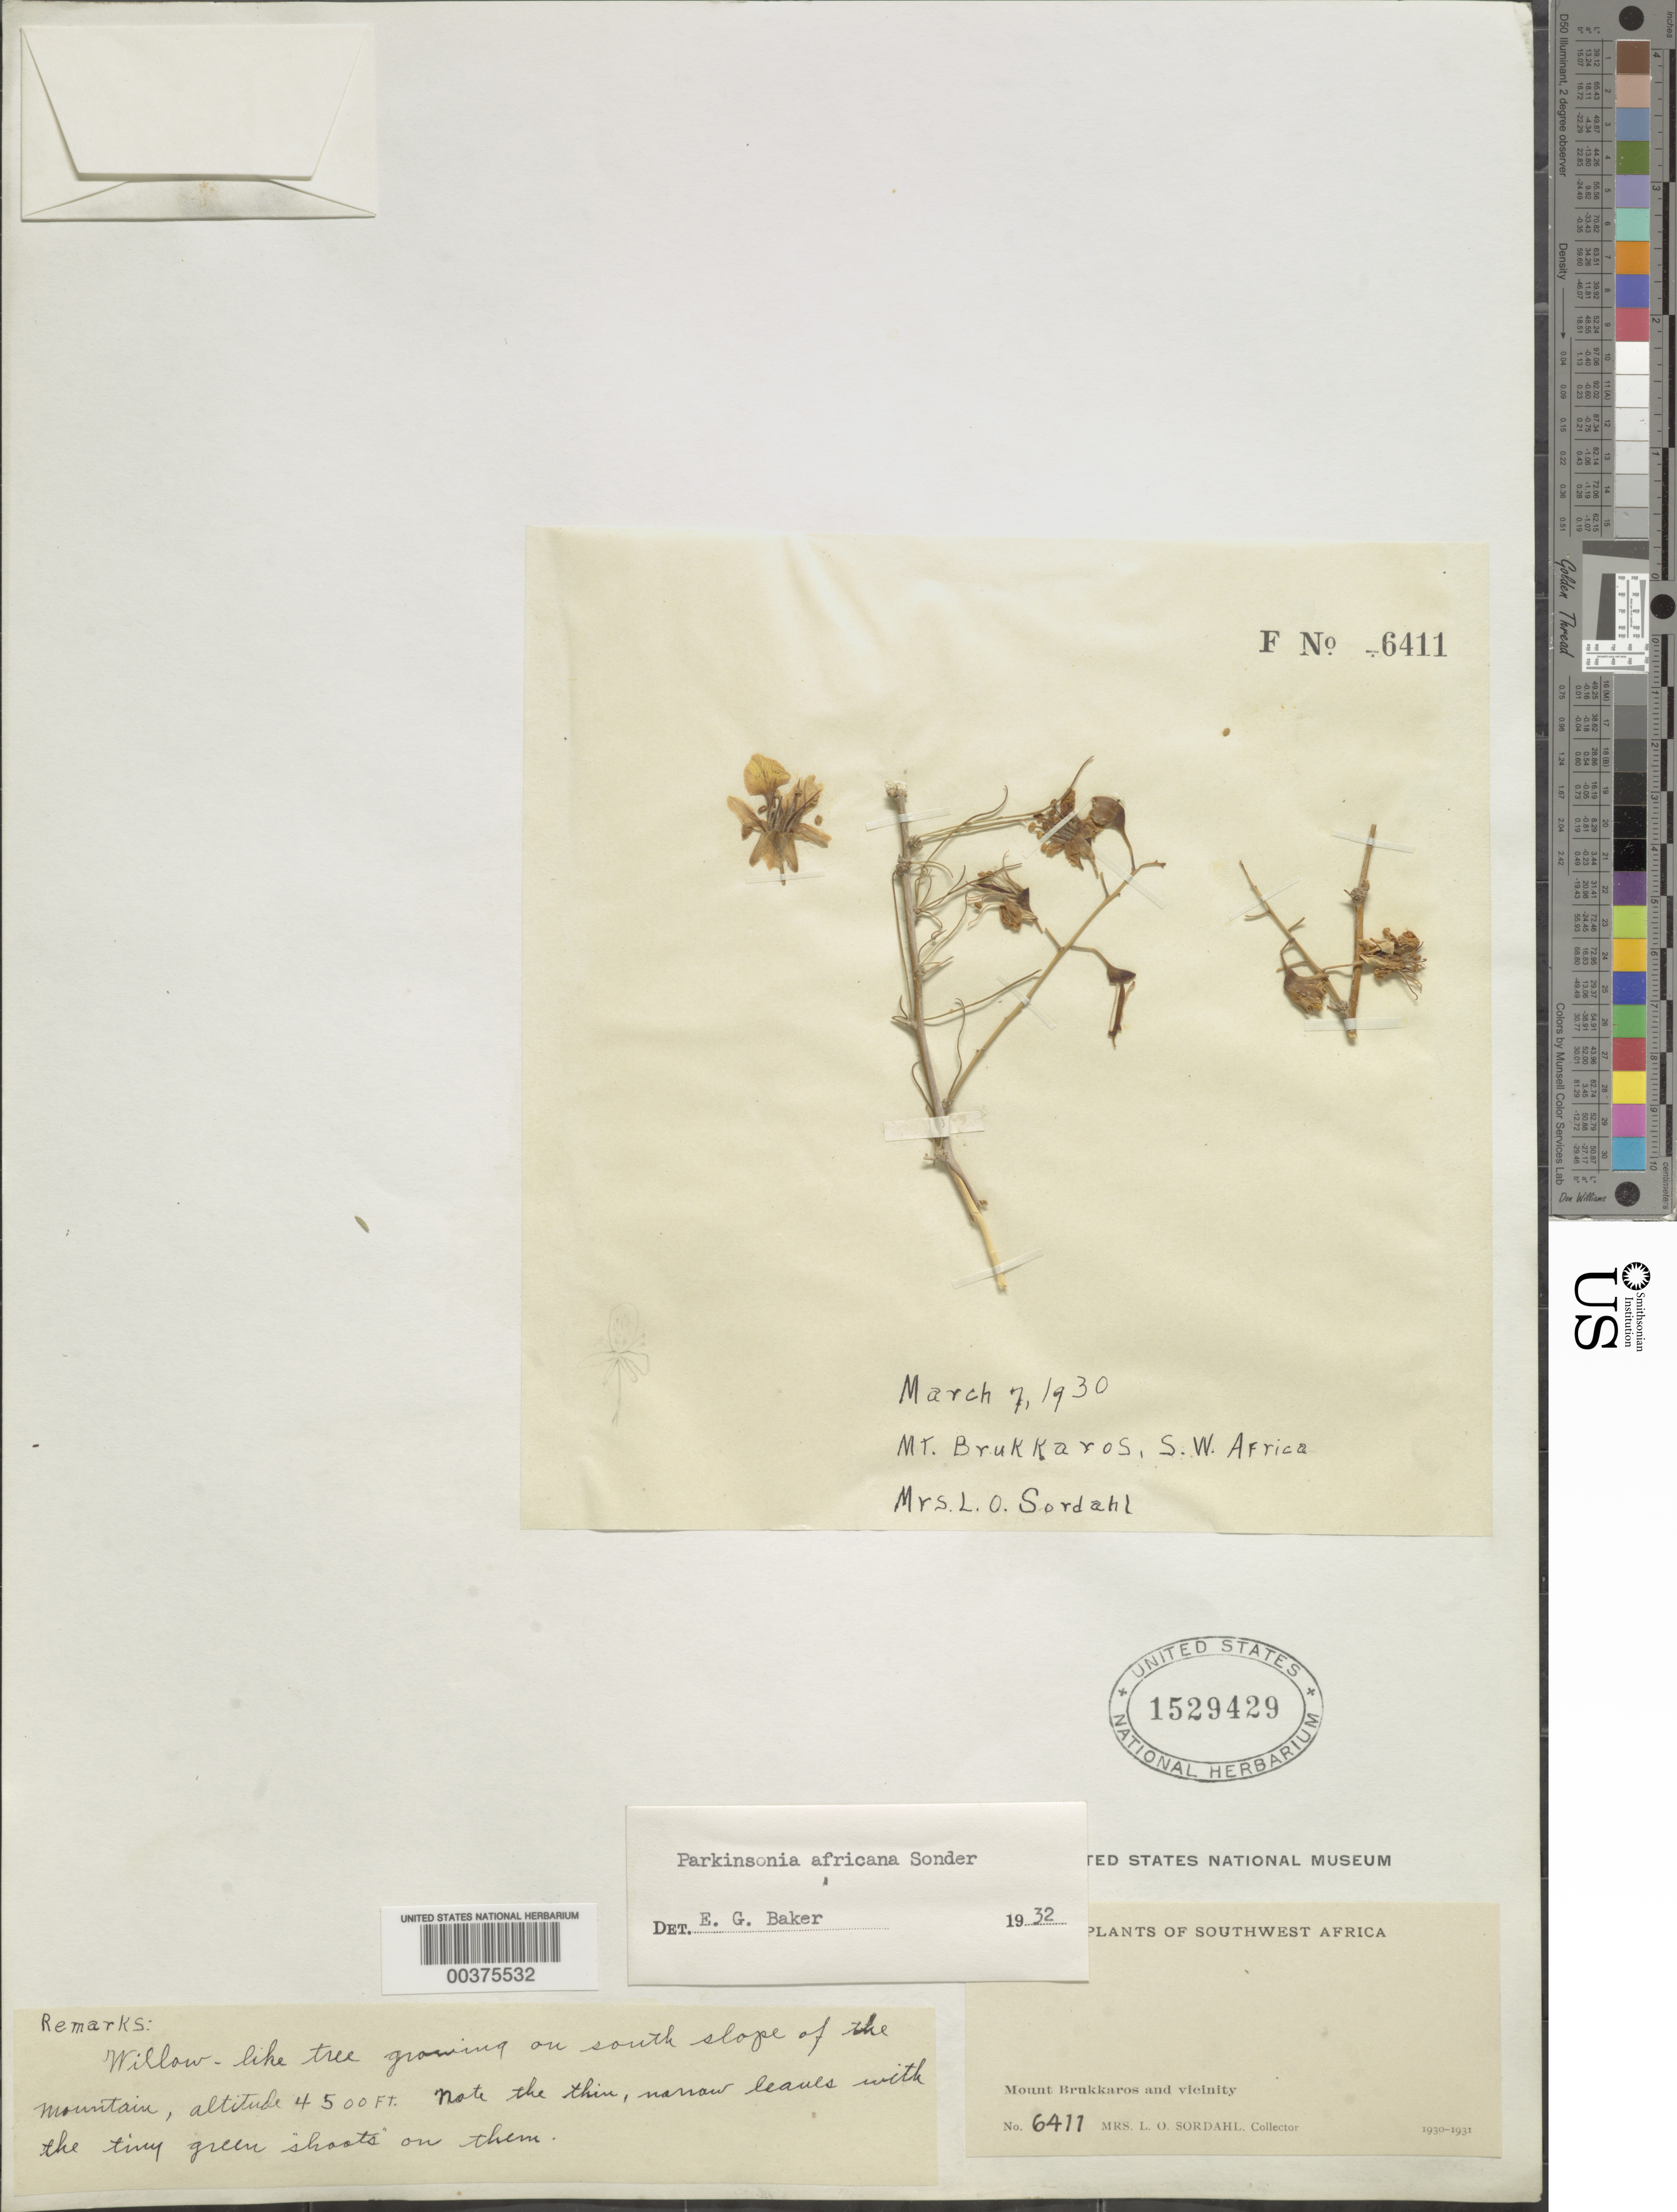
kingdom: Plantae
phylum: Tracheophyta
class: Magnoliopsida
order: Fabales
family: Fabaceae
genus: Parkinsonia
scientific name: Parkinsonia africana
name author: Sond.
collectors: L. Sordahl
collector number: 6411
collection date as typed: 07 Mar 1930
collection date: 1930-03-07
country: Namibia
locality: S slope of mt. brukkaros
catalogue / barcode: US 1529429